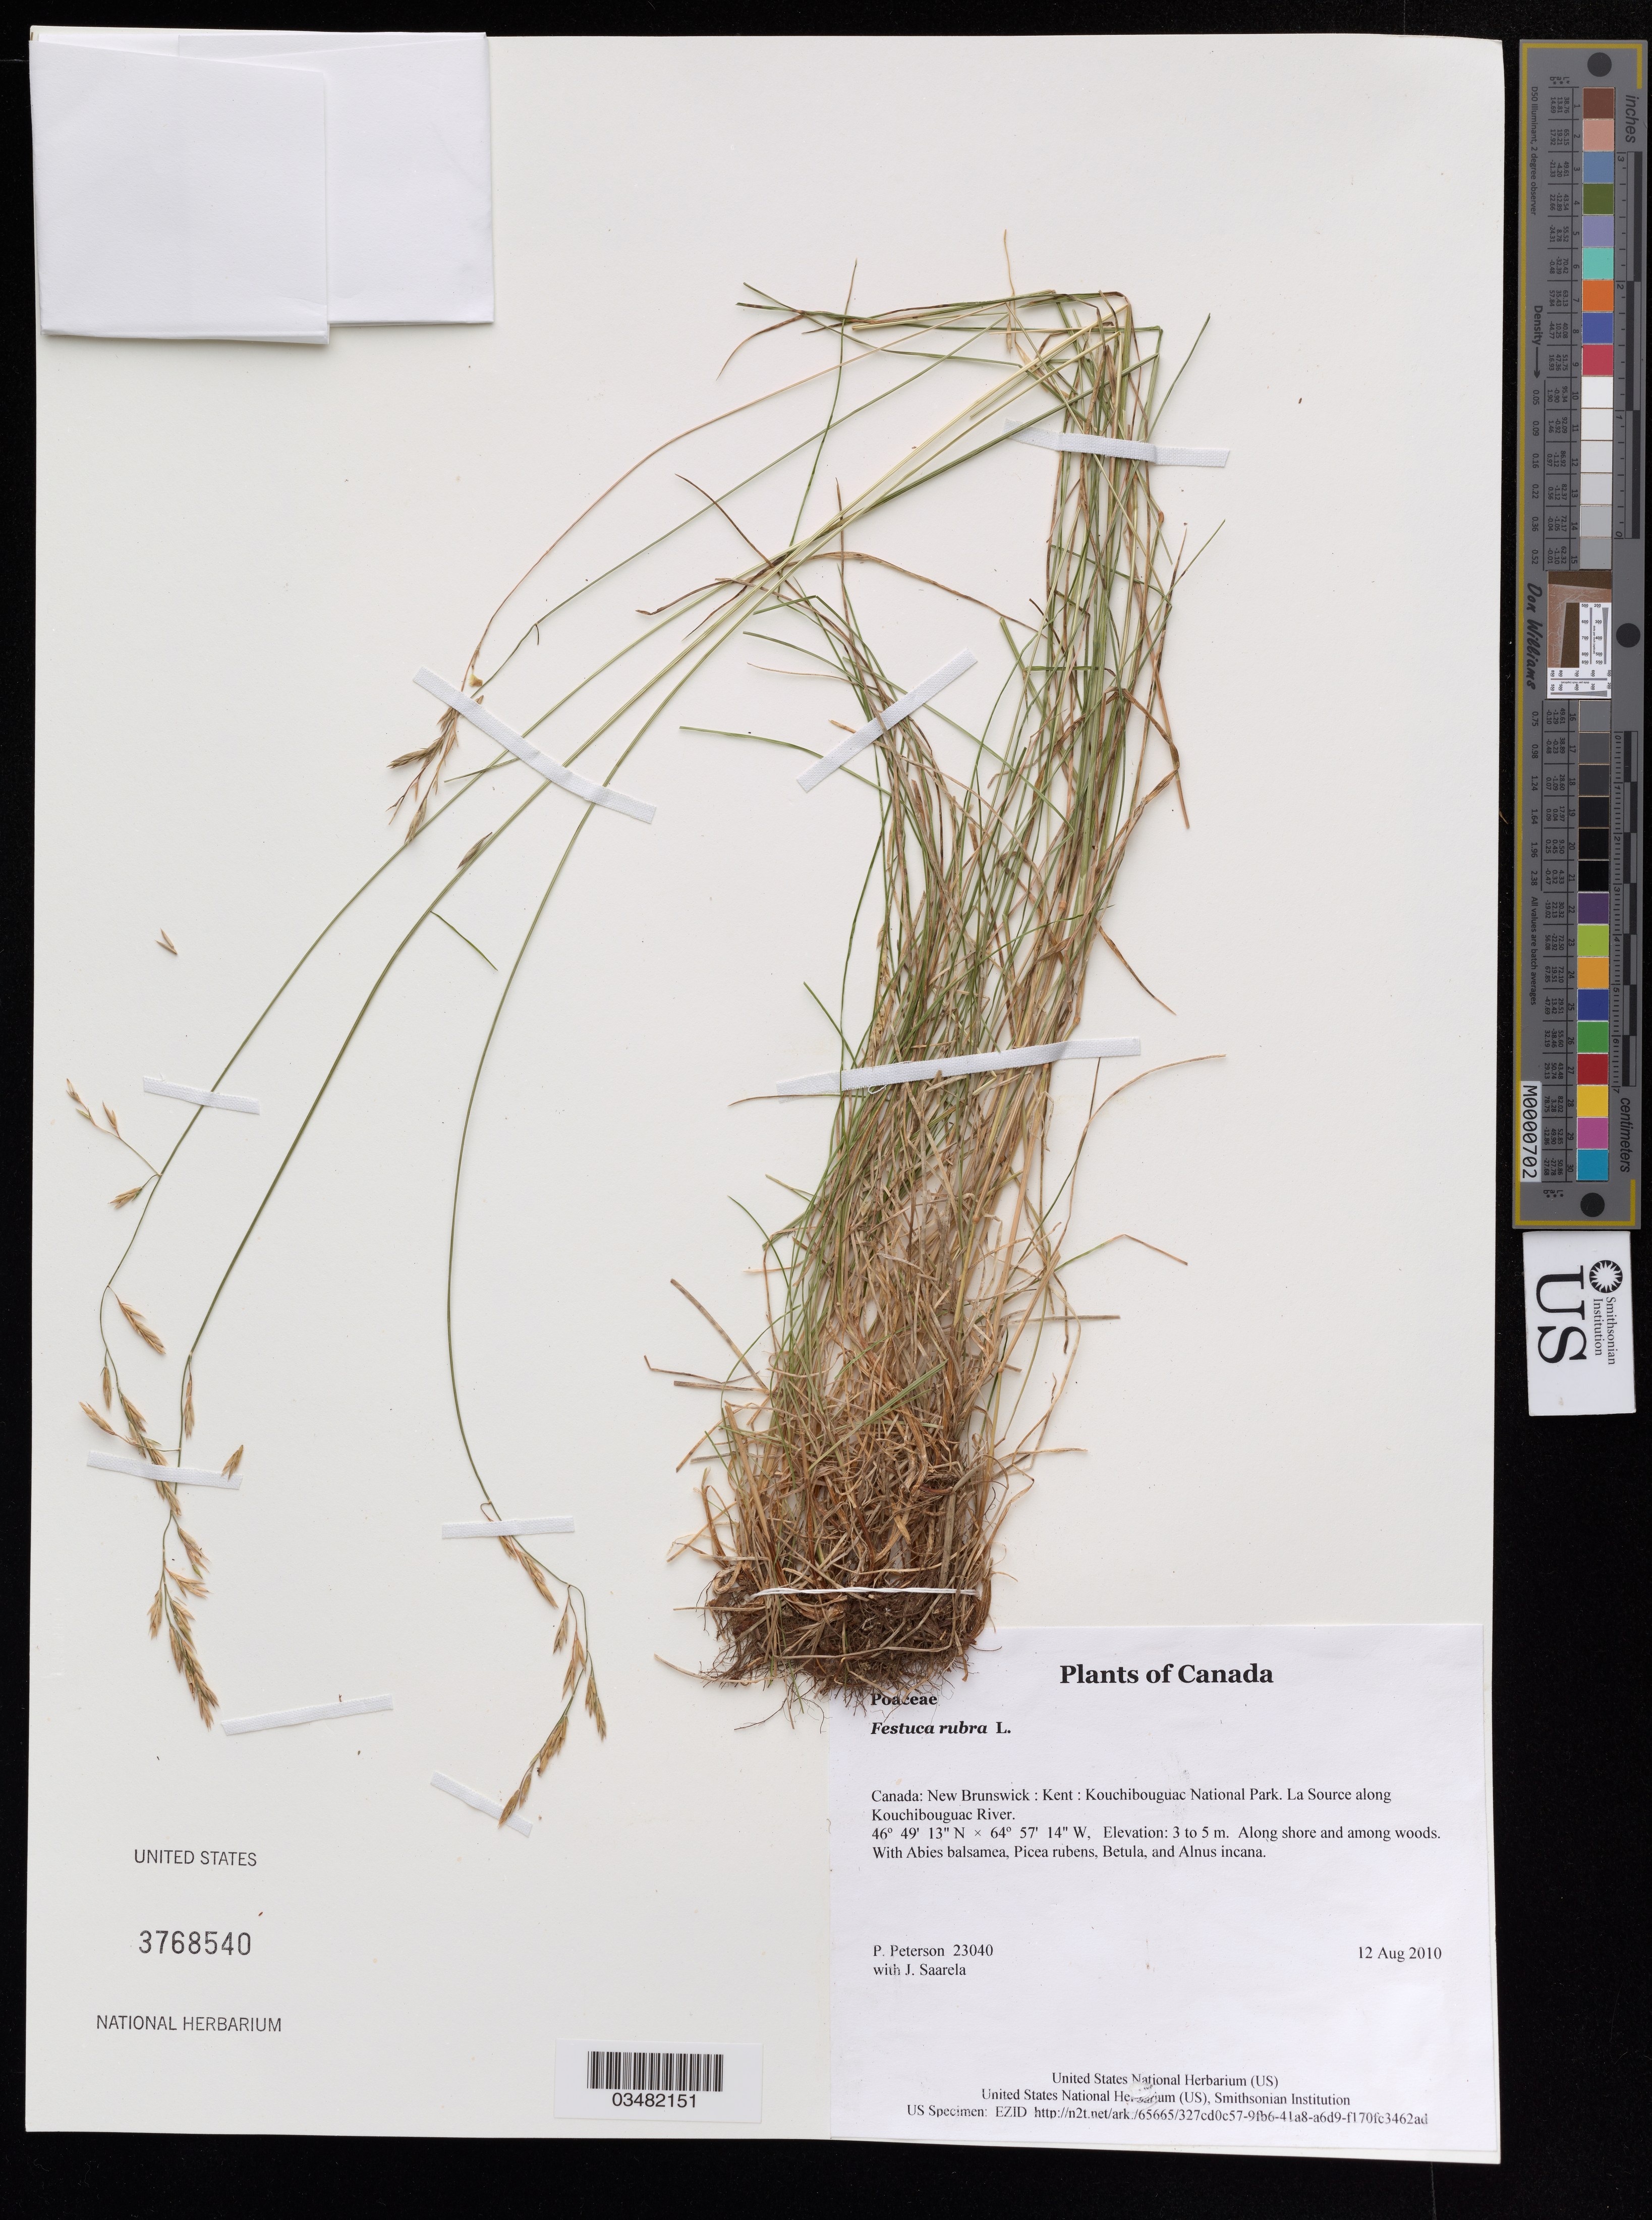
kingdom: Plantae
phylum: Tracheophyta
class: Liliopsida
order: Poales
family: Poaceae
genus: Festuca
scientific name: Festuca rubra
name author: L.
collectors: P. M. Peterson & J. Saarela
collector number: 23040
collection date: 2010-08-12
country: Canada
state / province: New Brunswick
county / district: Kent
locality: Kouchibouguac National Park. La Source along Kouchibouguac River.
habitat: Along shore and among woods.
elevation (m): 3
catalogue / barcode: US 3768540